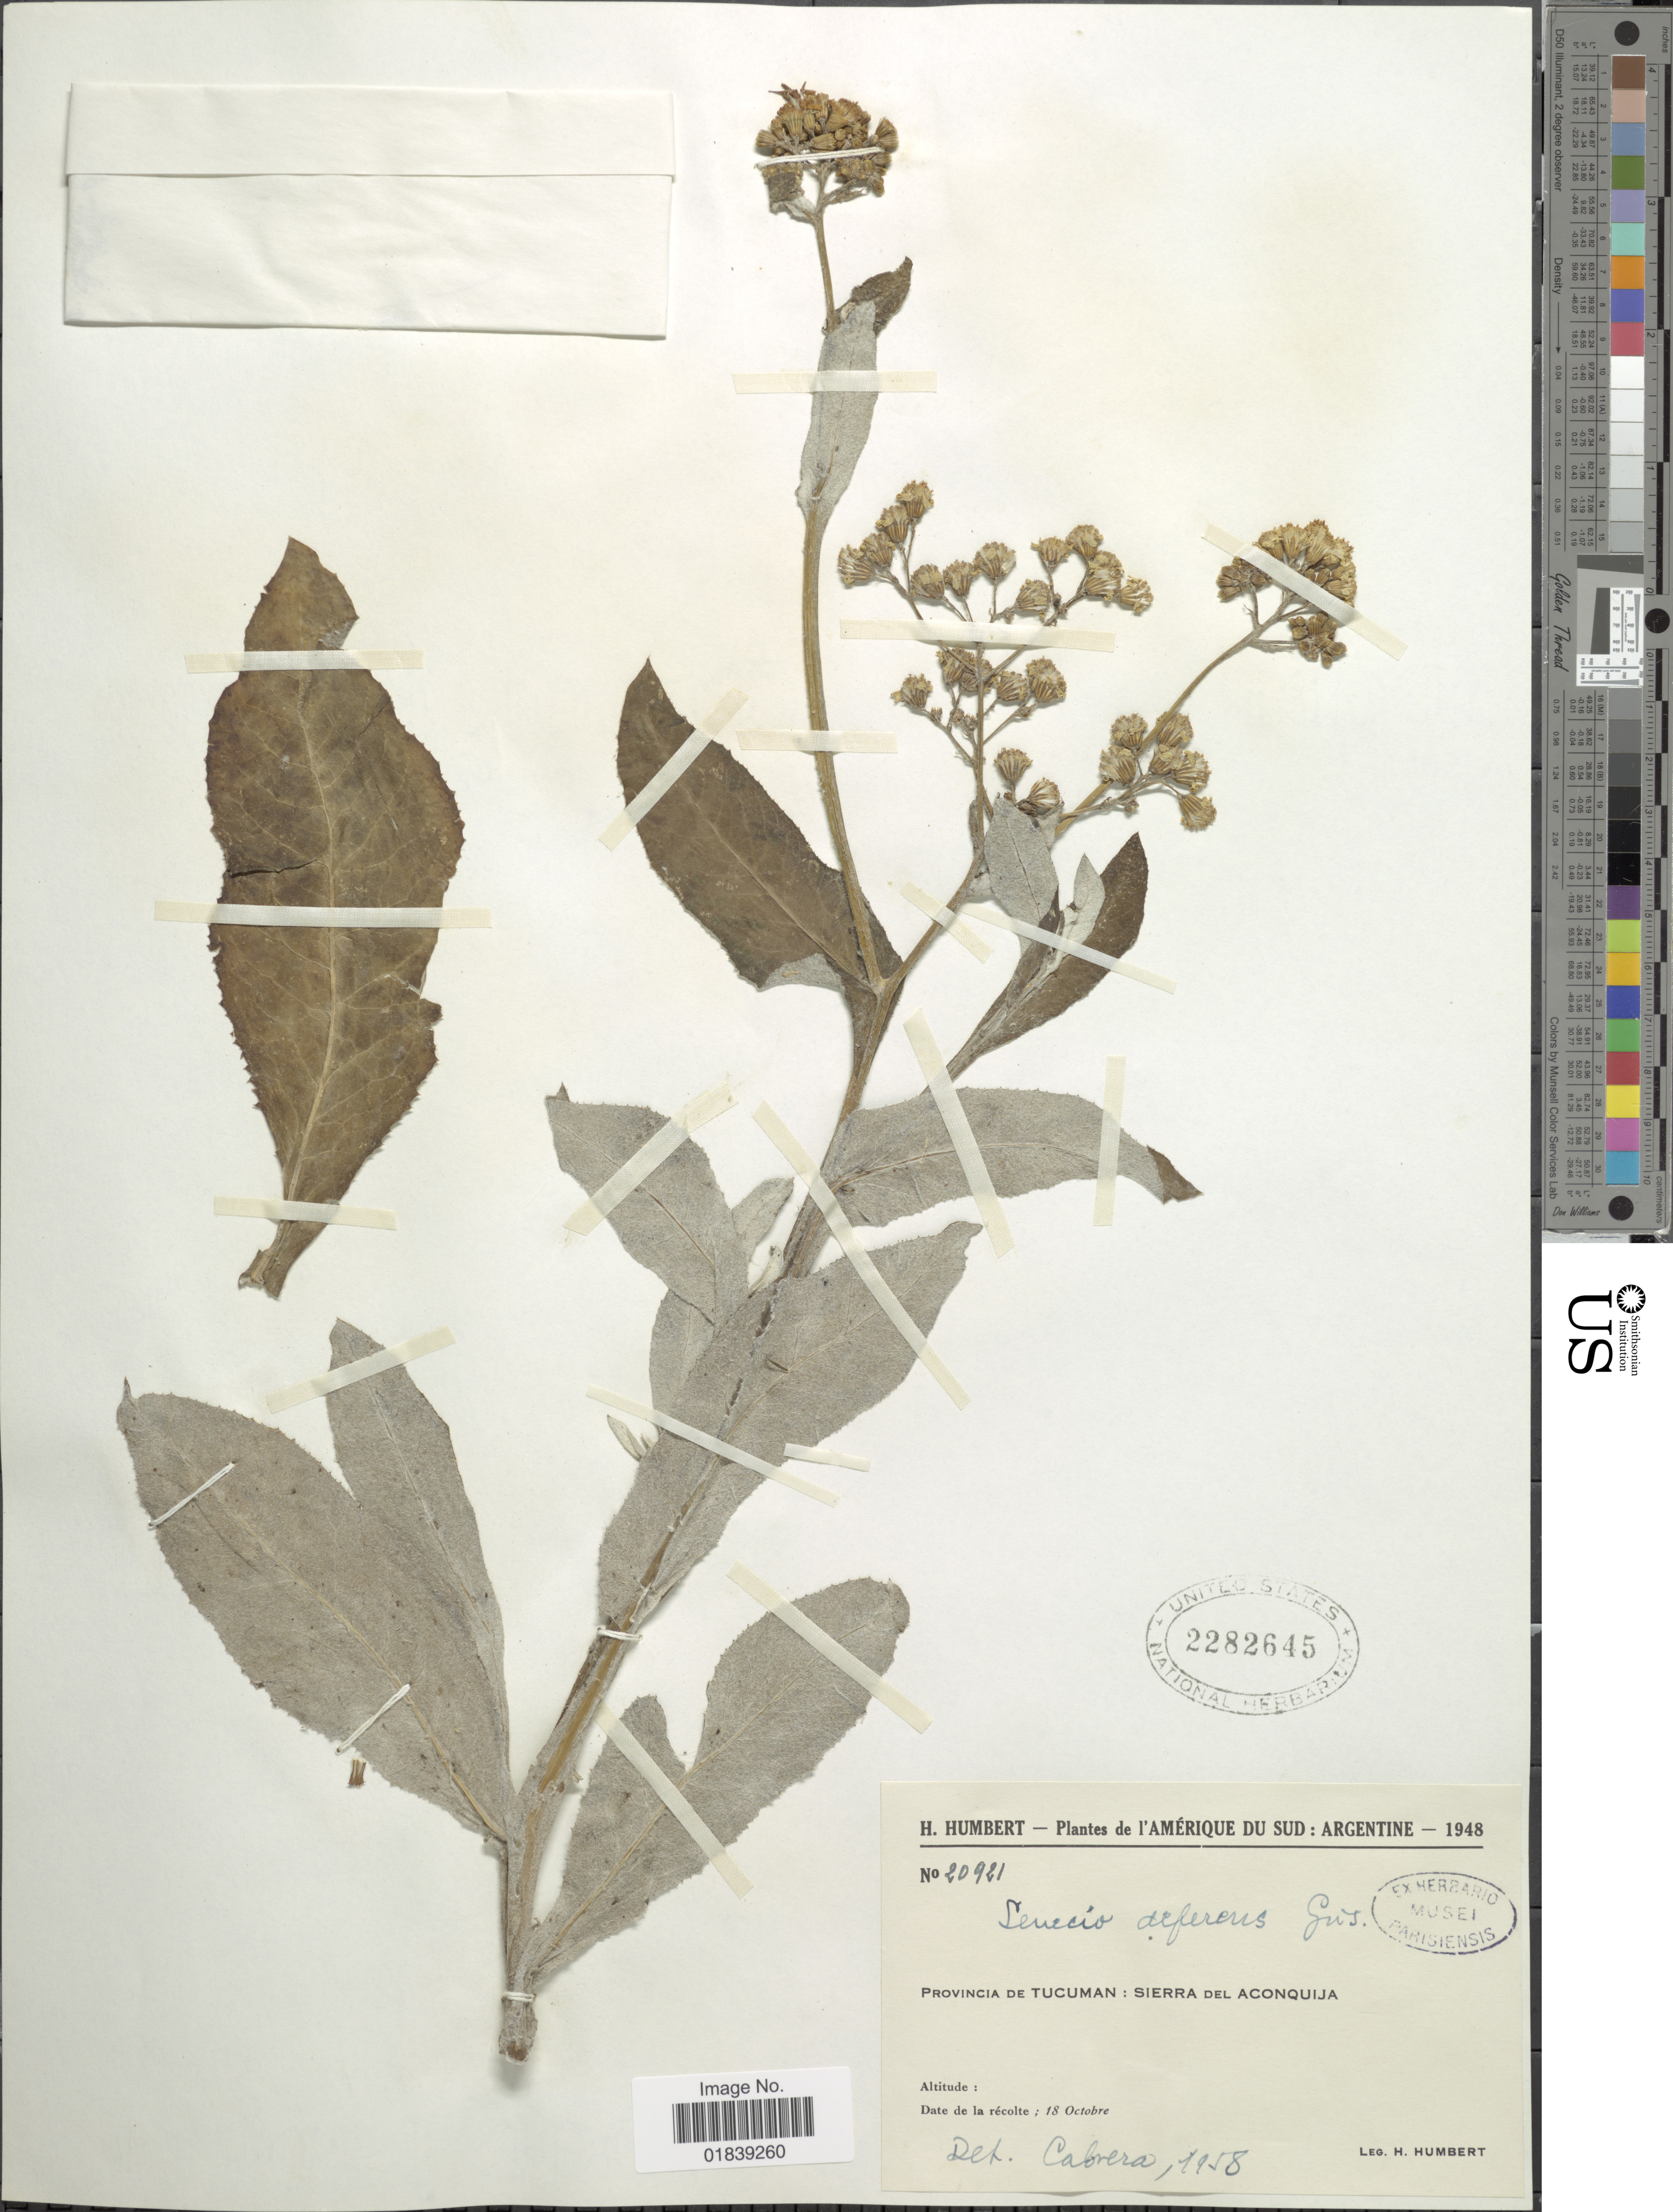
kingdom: Plantae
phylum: Tracheophyta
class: Magnoliopsida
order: Asterales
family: Asteraceae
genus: Senecio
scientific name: Senecio deferens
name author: Griseb.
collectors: H. Humbert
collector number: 20921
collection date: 1948-10-18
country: Argentina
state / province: Tucuman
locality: Sierra del Aconquija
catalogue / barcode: US 2282645